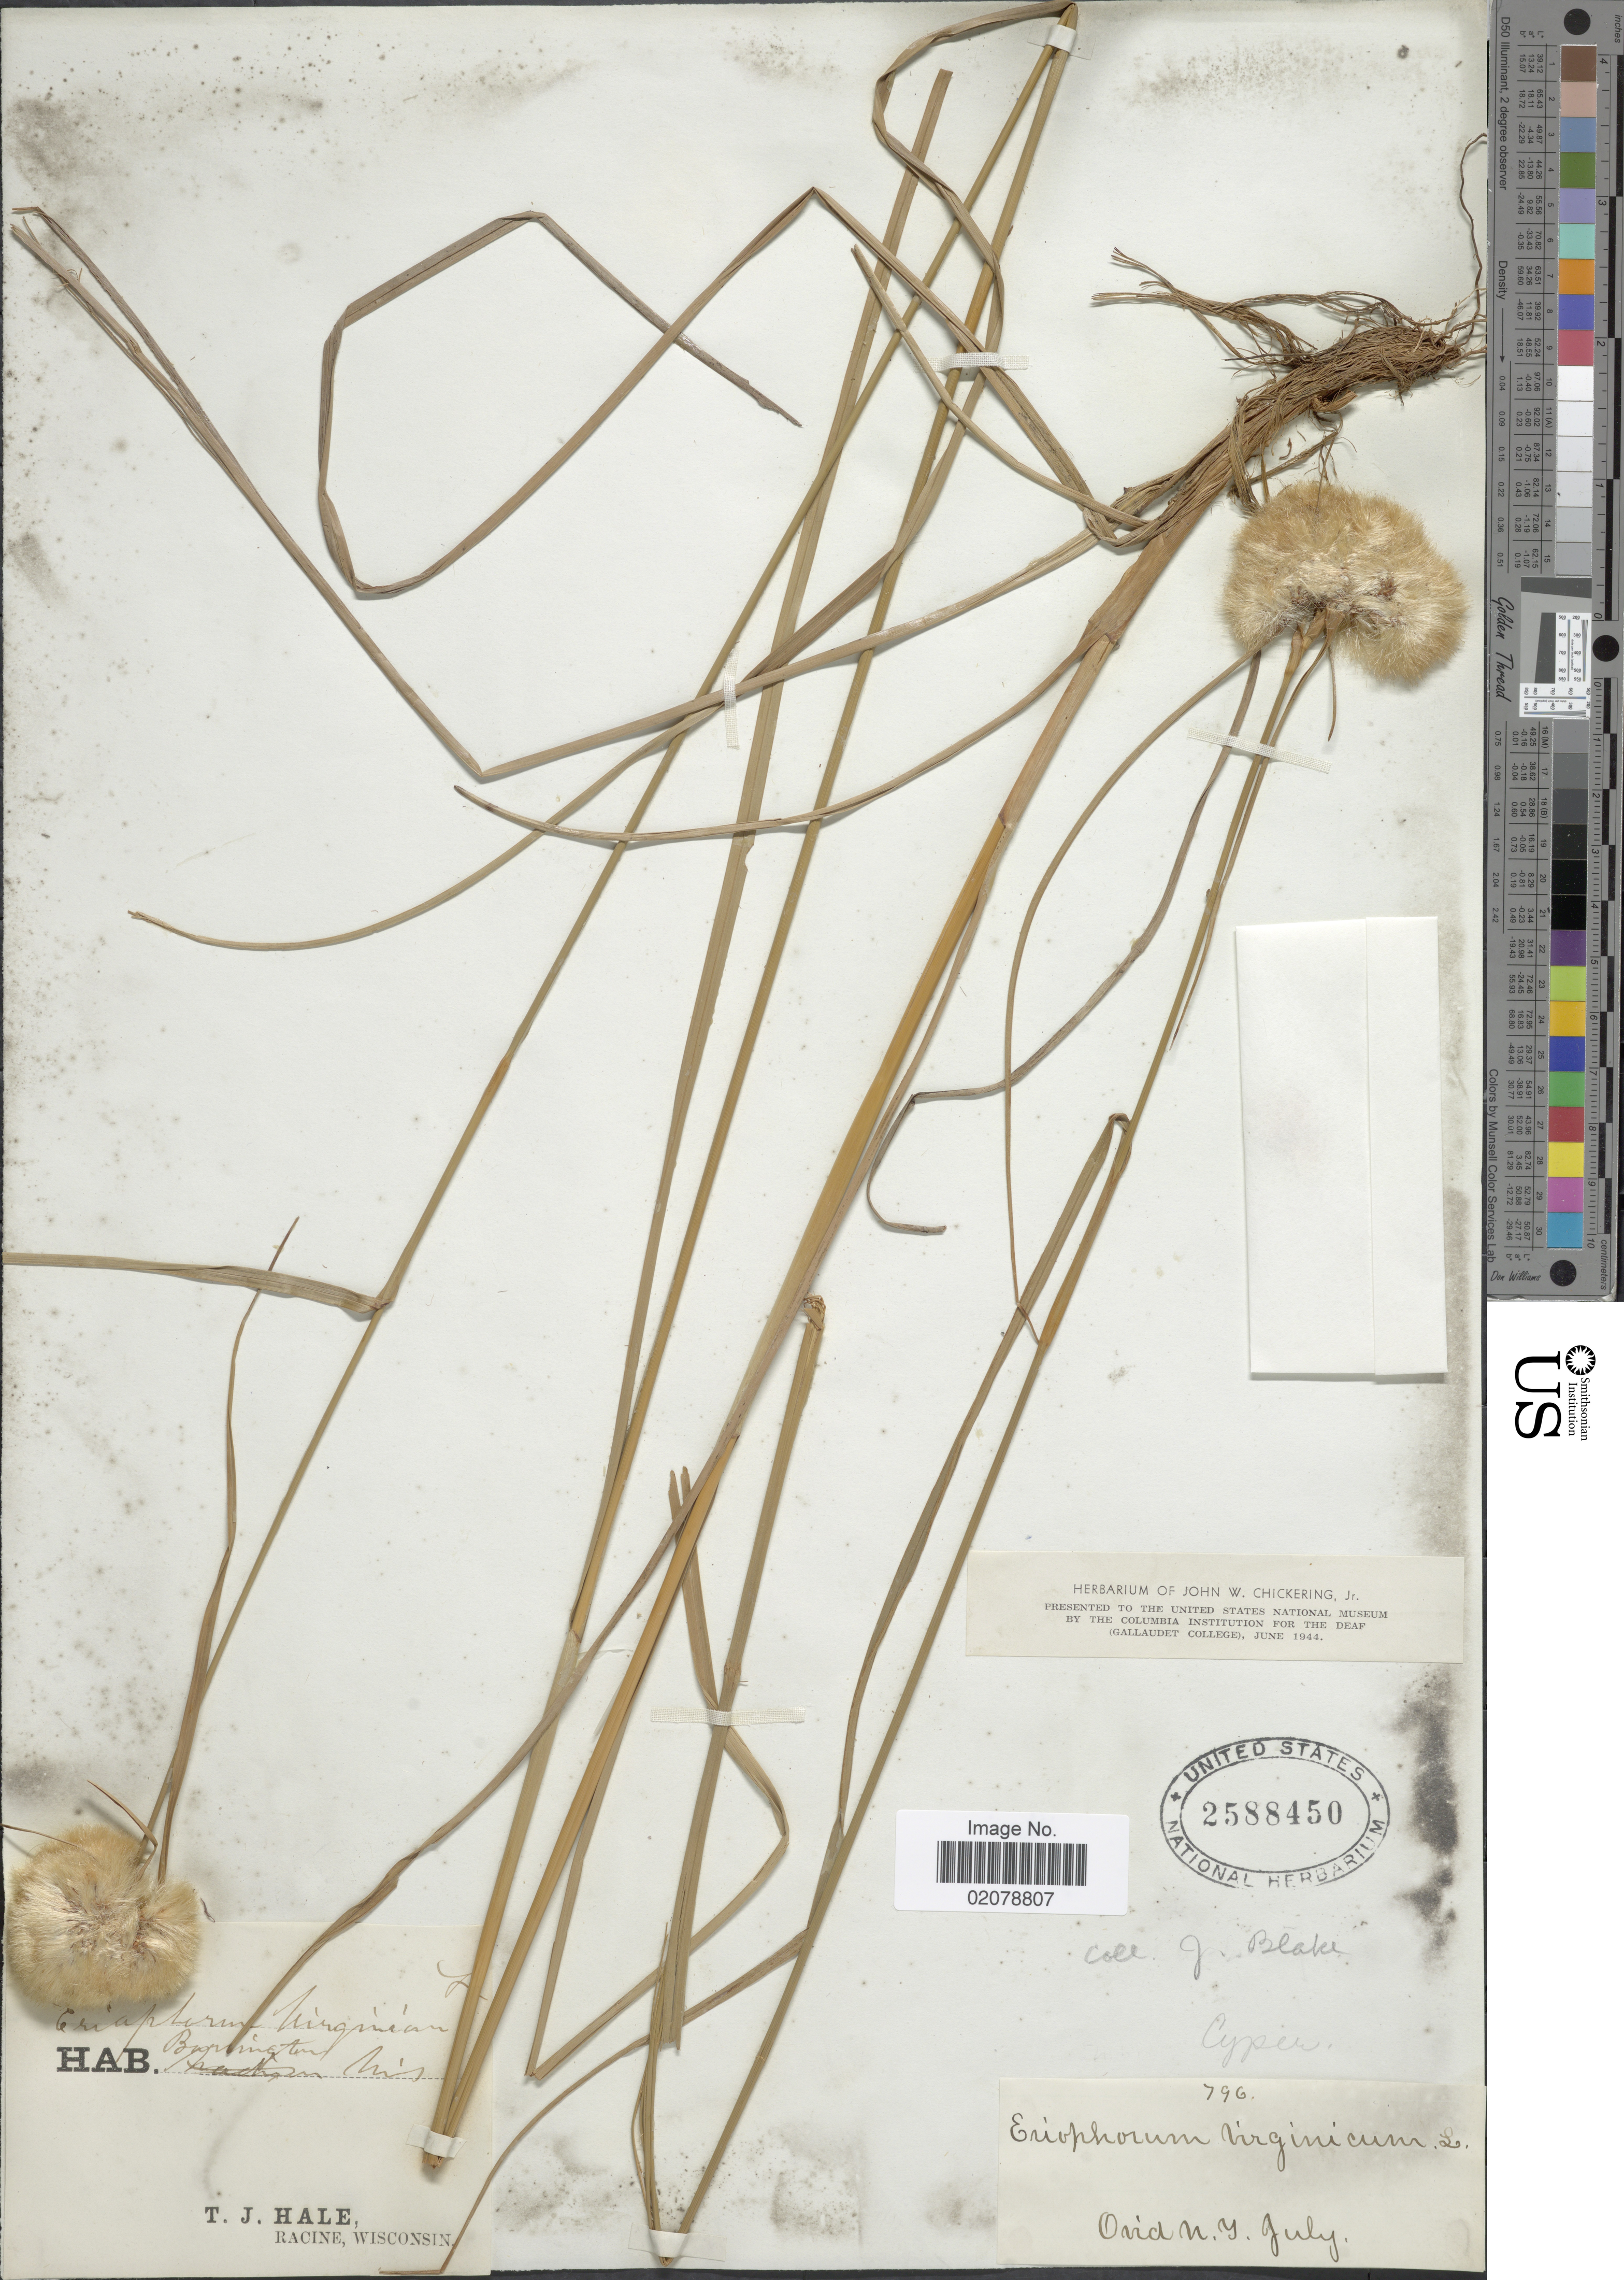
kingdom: Plantae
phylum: Tracheophyta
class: Liliopsida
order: Poales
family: Cyperaceae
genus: Eriophorum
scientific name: Eriophorum virginicum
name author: L.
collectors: T. Hale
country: United States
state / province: Wisconsin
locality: Barrington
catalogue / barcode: US 2588450-2